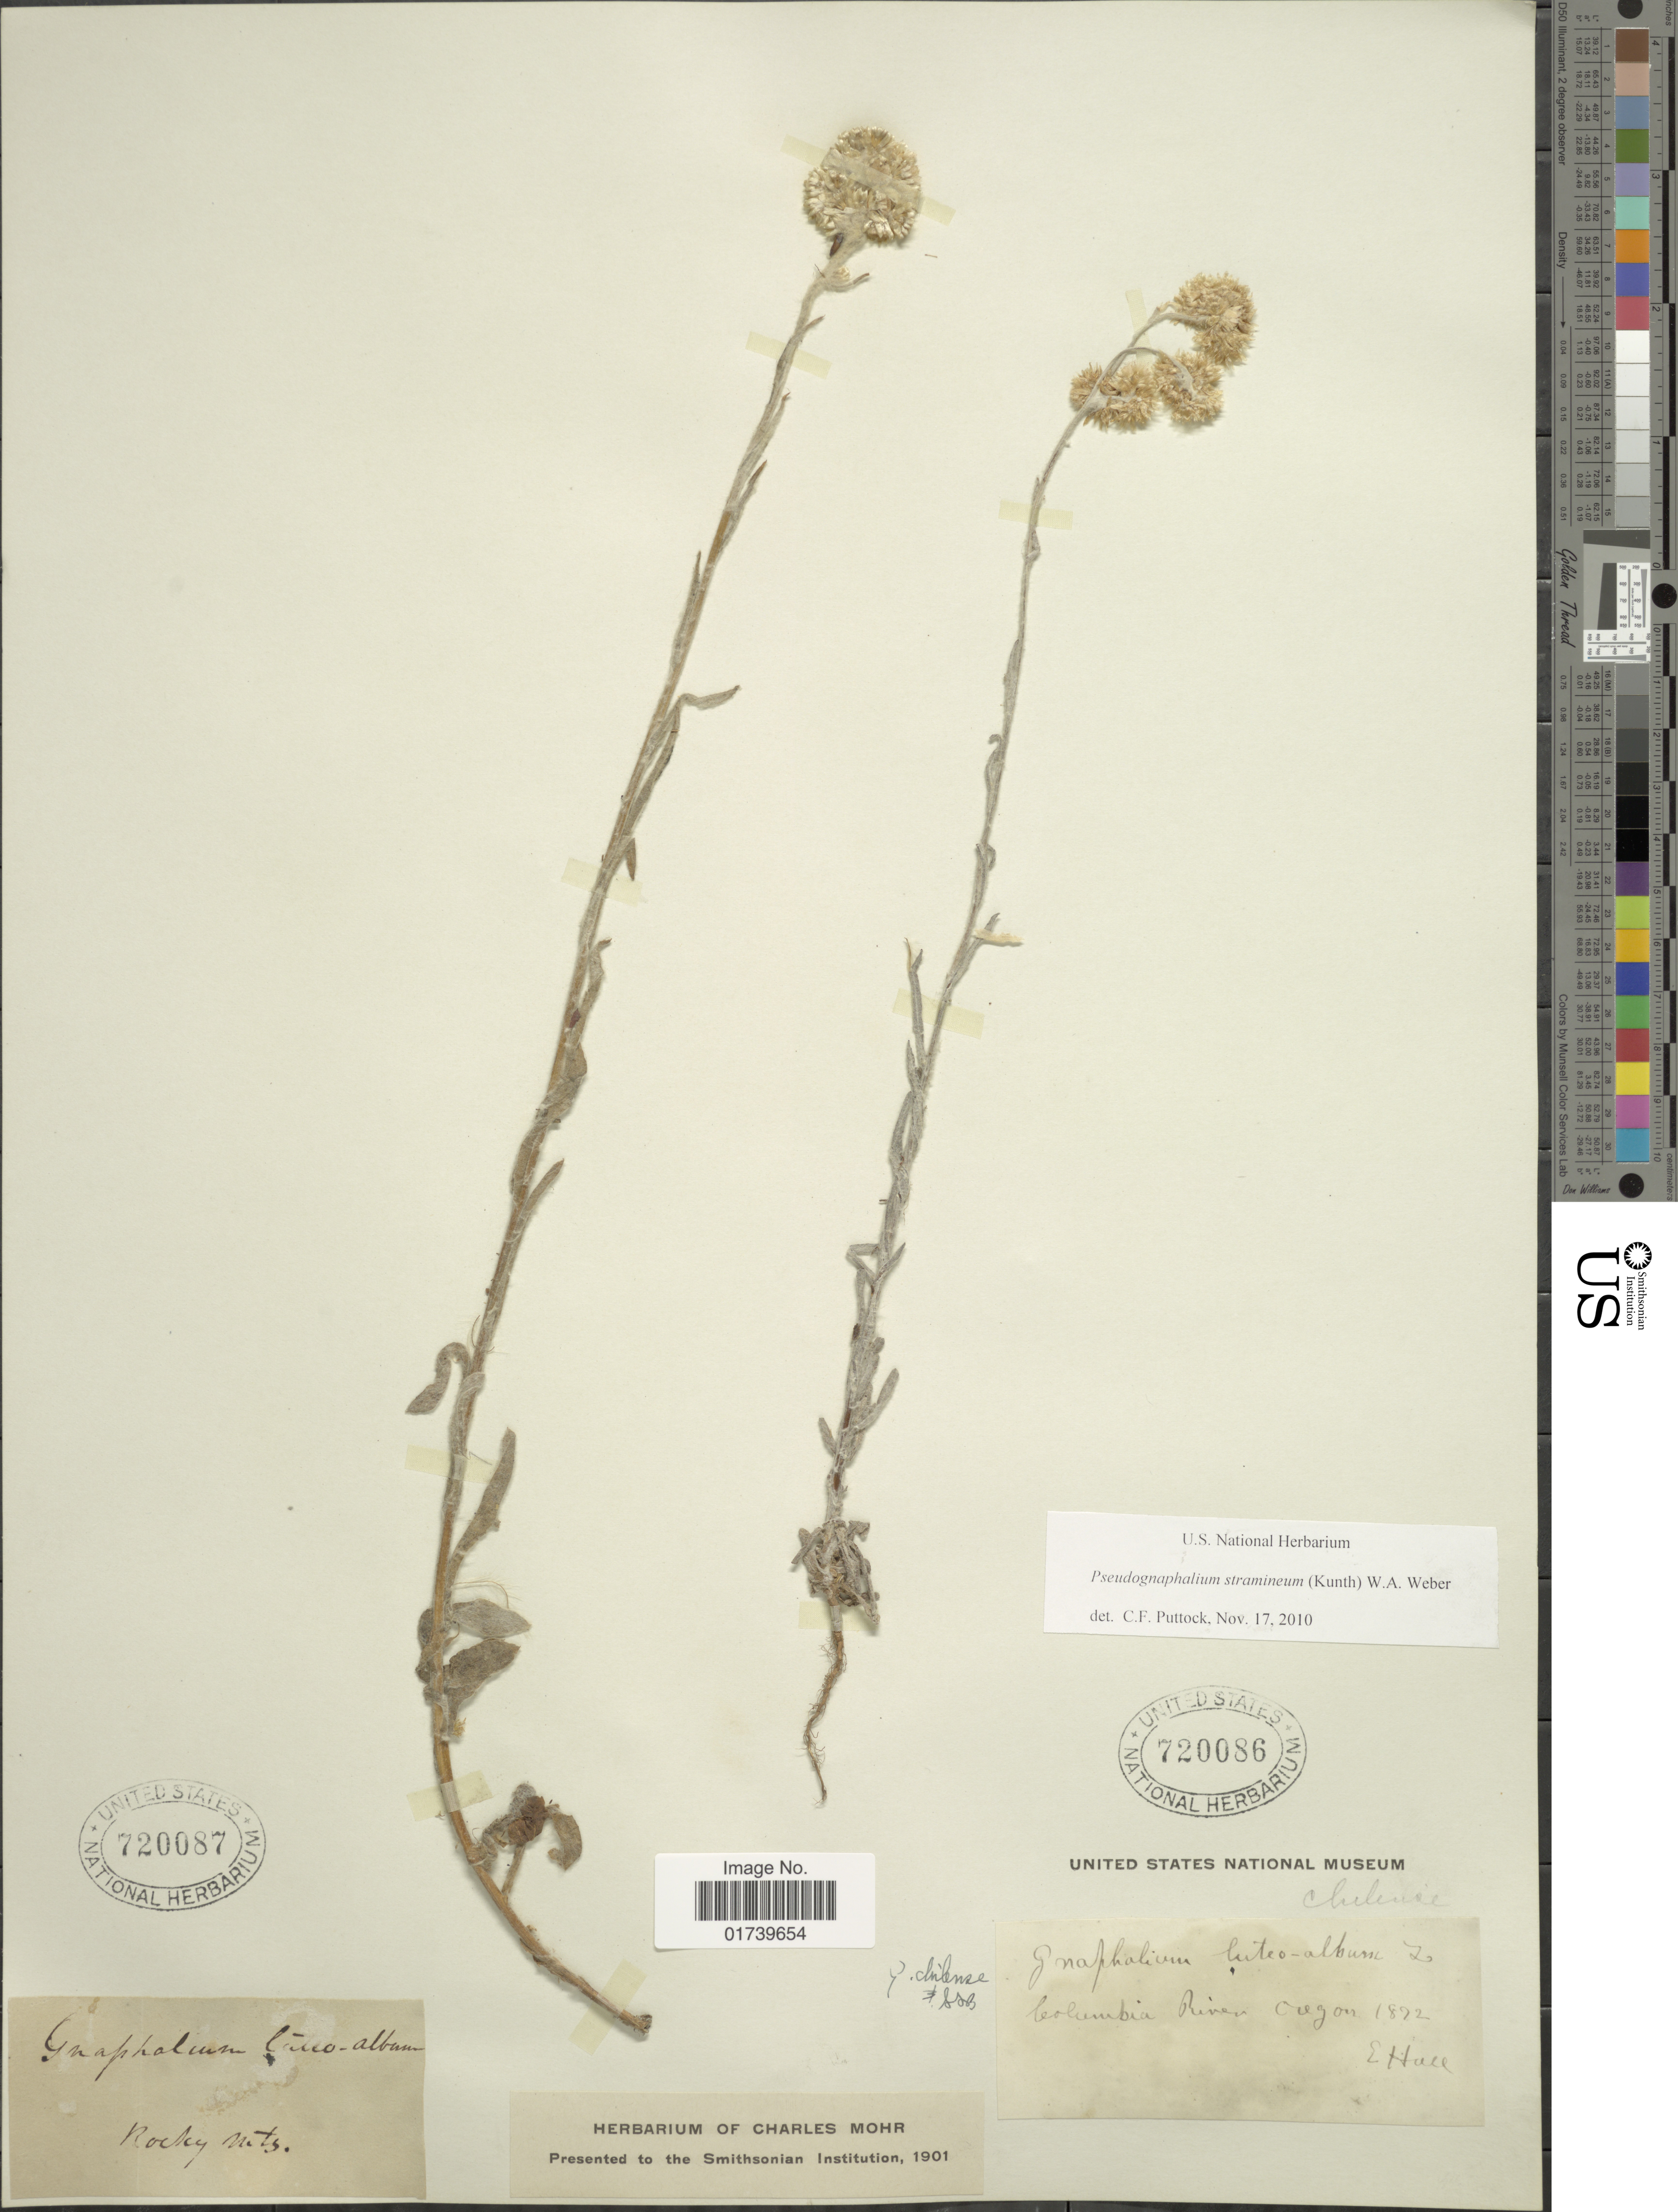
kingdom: Plantae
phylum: Tracheophyta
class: Magnoliopsida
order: Asterales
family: Asteraceae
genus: Pseudognaphalium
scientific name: Pseudognaphalium stramineum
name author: (Kunth) Anderb.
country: United States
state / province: Oregon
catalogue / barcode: US 720087